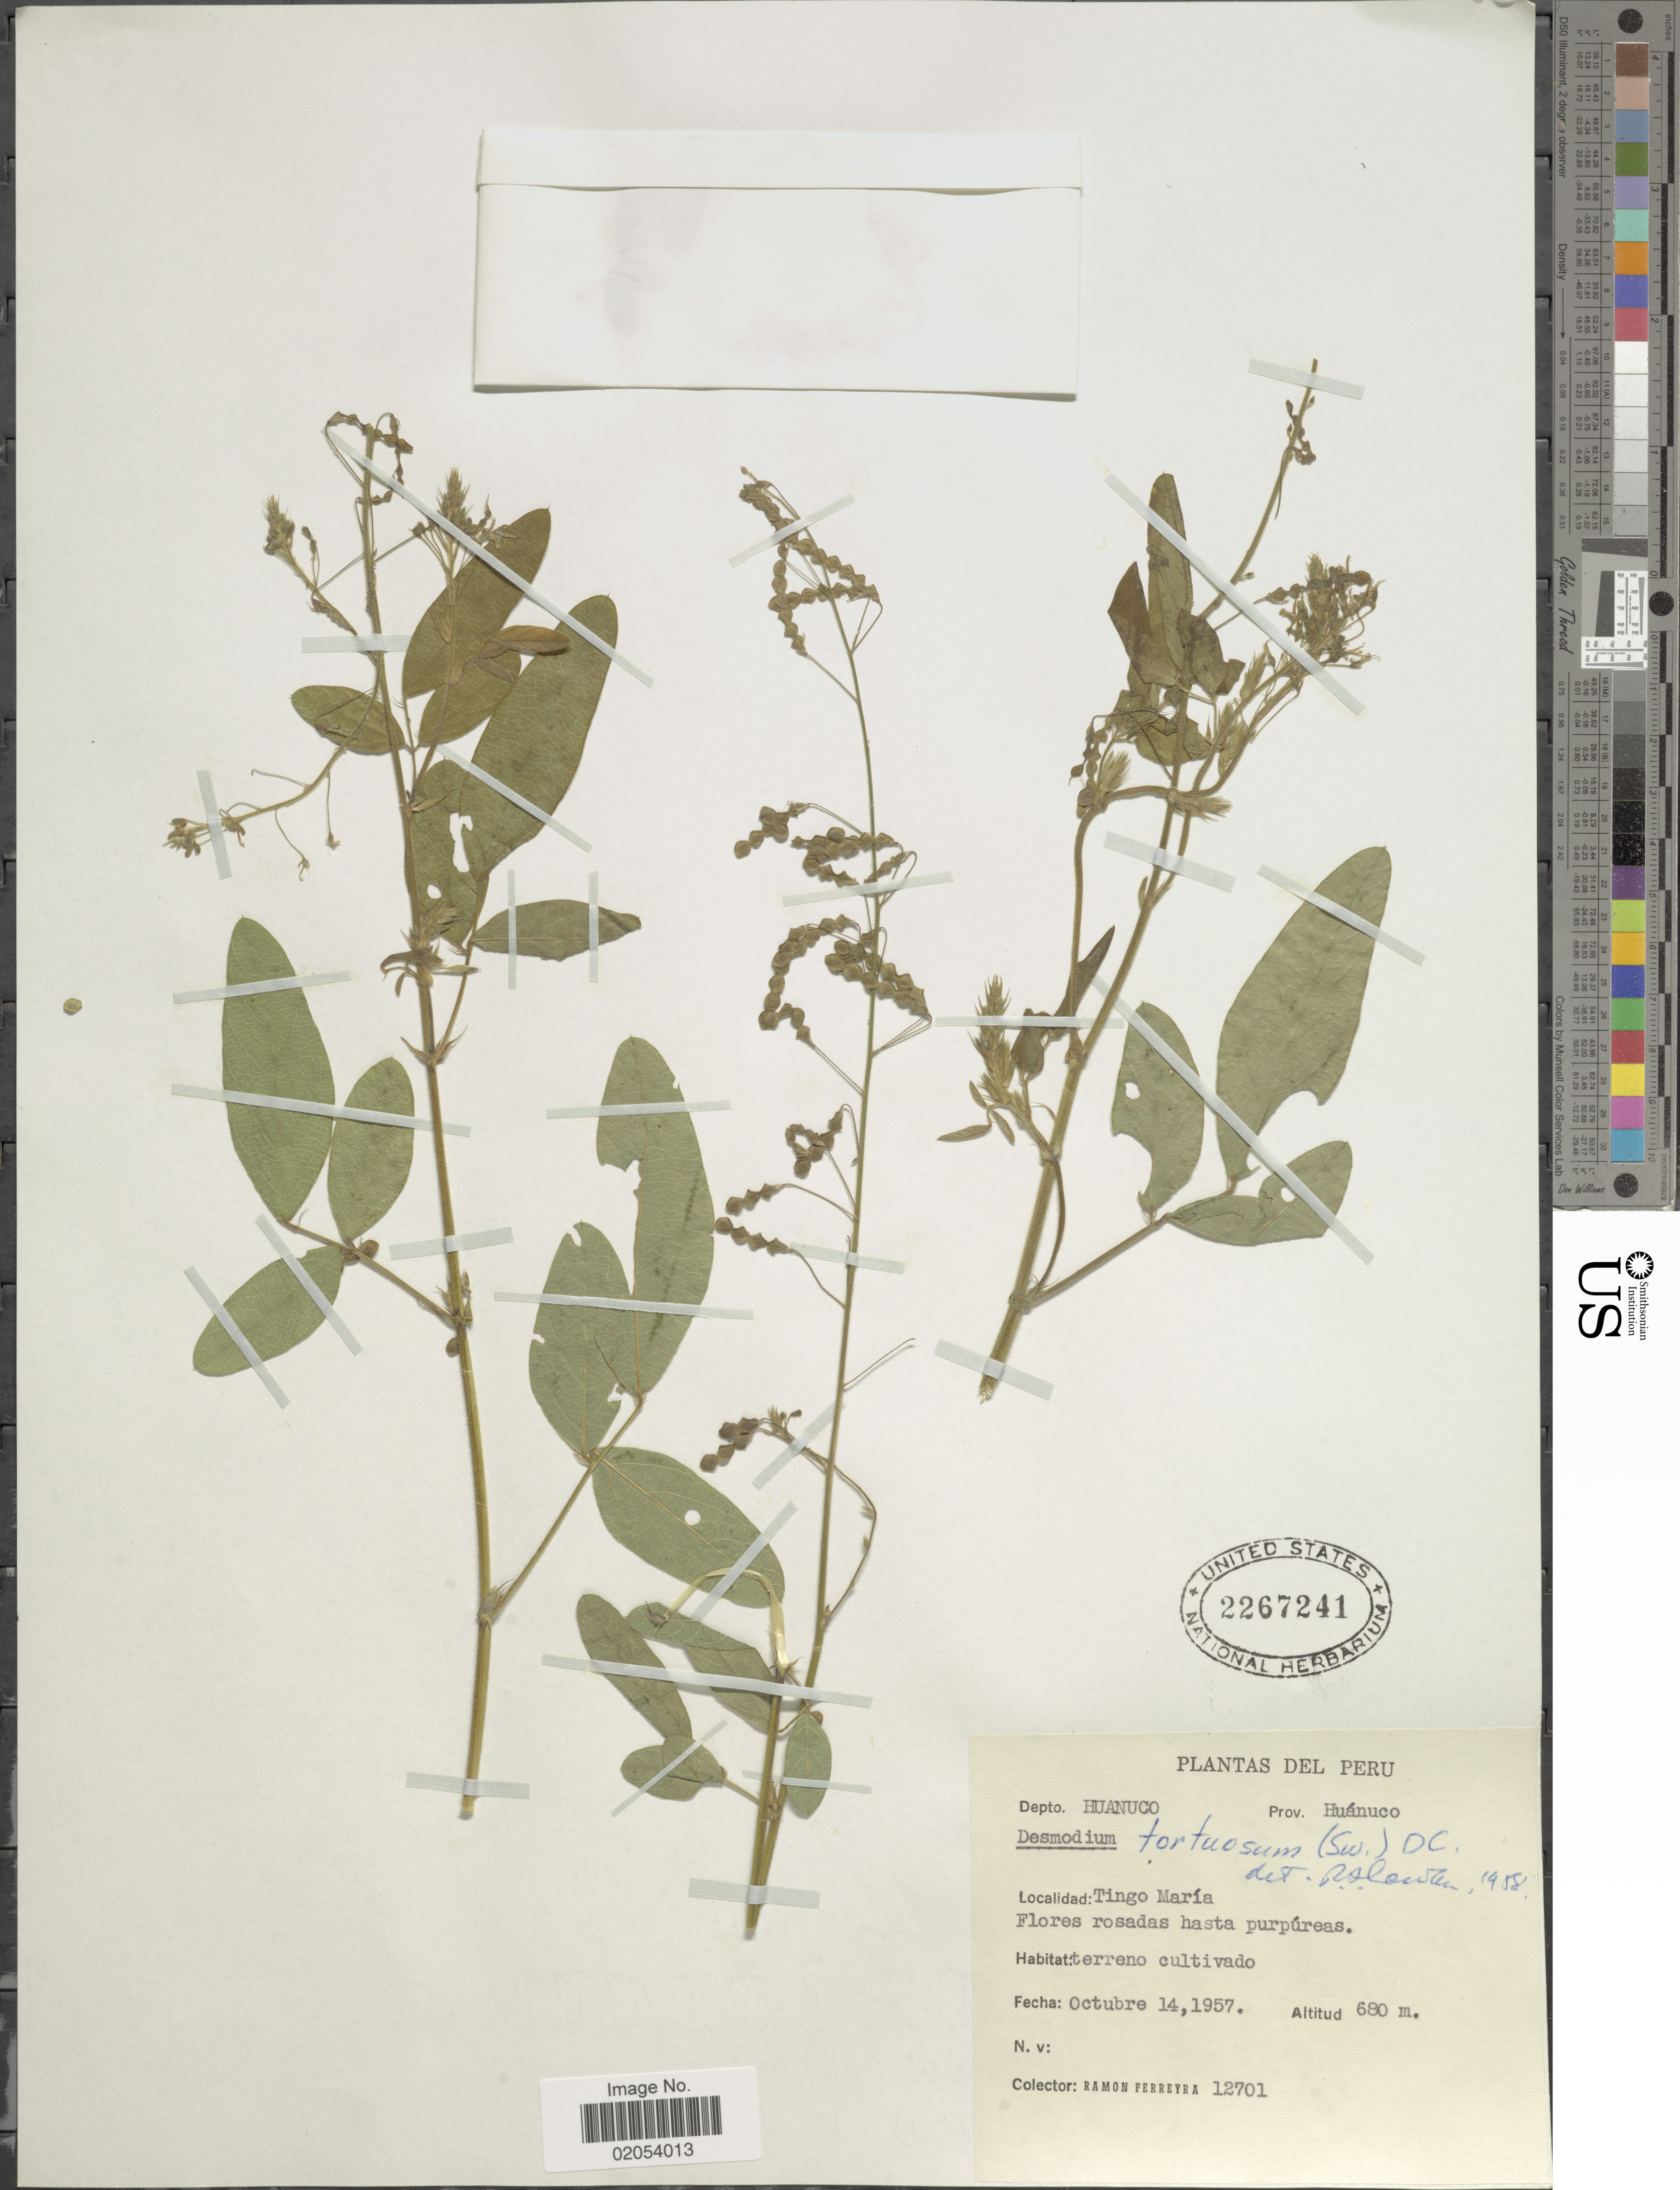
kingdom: Plantae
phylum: Tracheophyta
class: Magnoliopsida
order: Fabales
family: Fabaceae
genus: Desmodium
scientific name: Desmodium tortuosum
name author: (Sw.) DC.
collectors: R. A. Ferreyra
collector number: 12701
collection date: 1957-10-14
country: Peru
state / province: Huánuco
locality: Depto. Huanuco. Tingo Maria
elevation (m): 680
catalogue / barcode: US 2267241